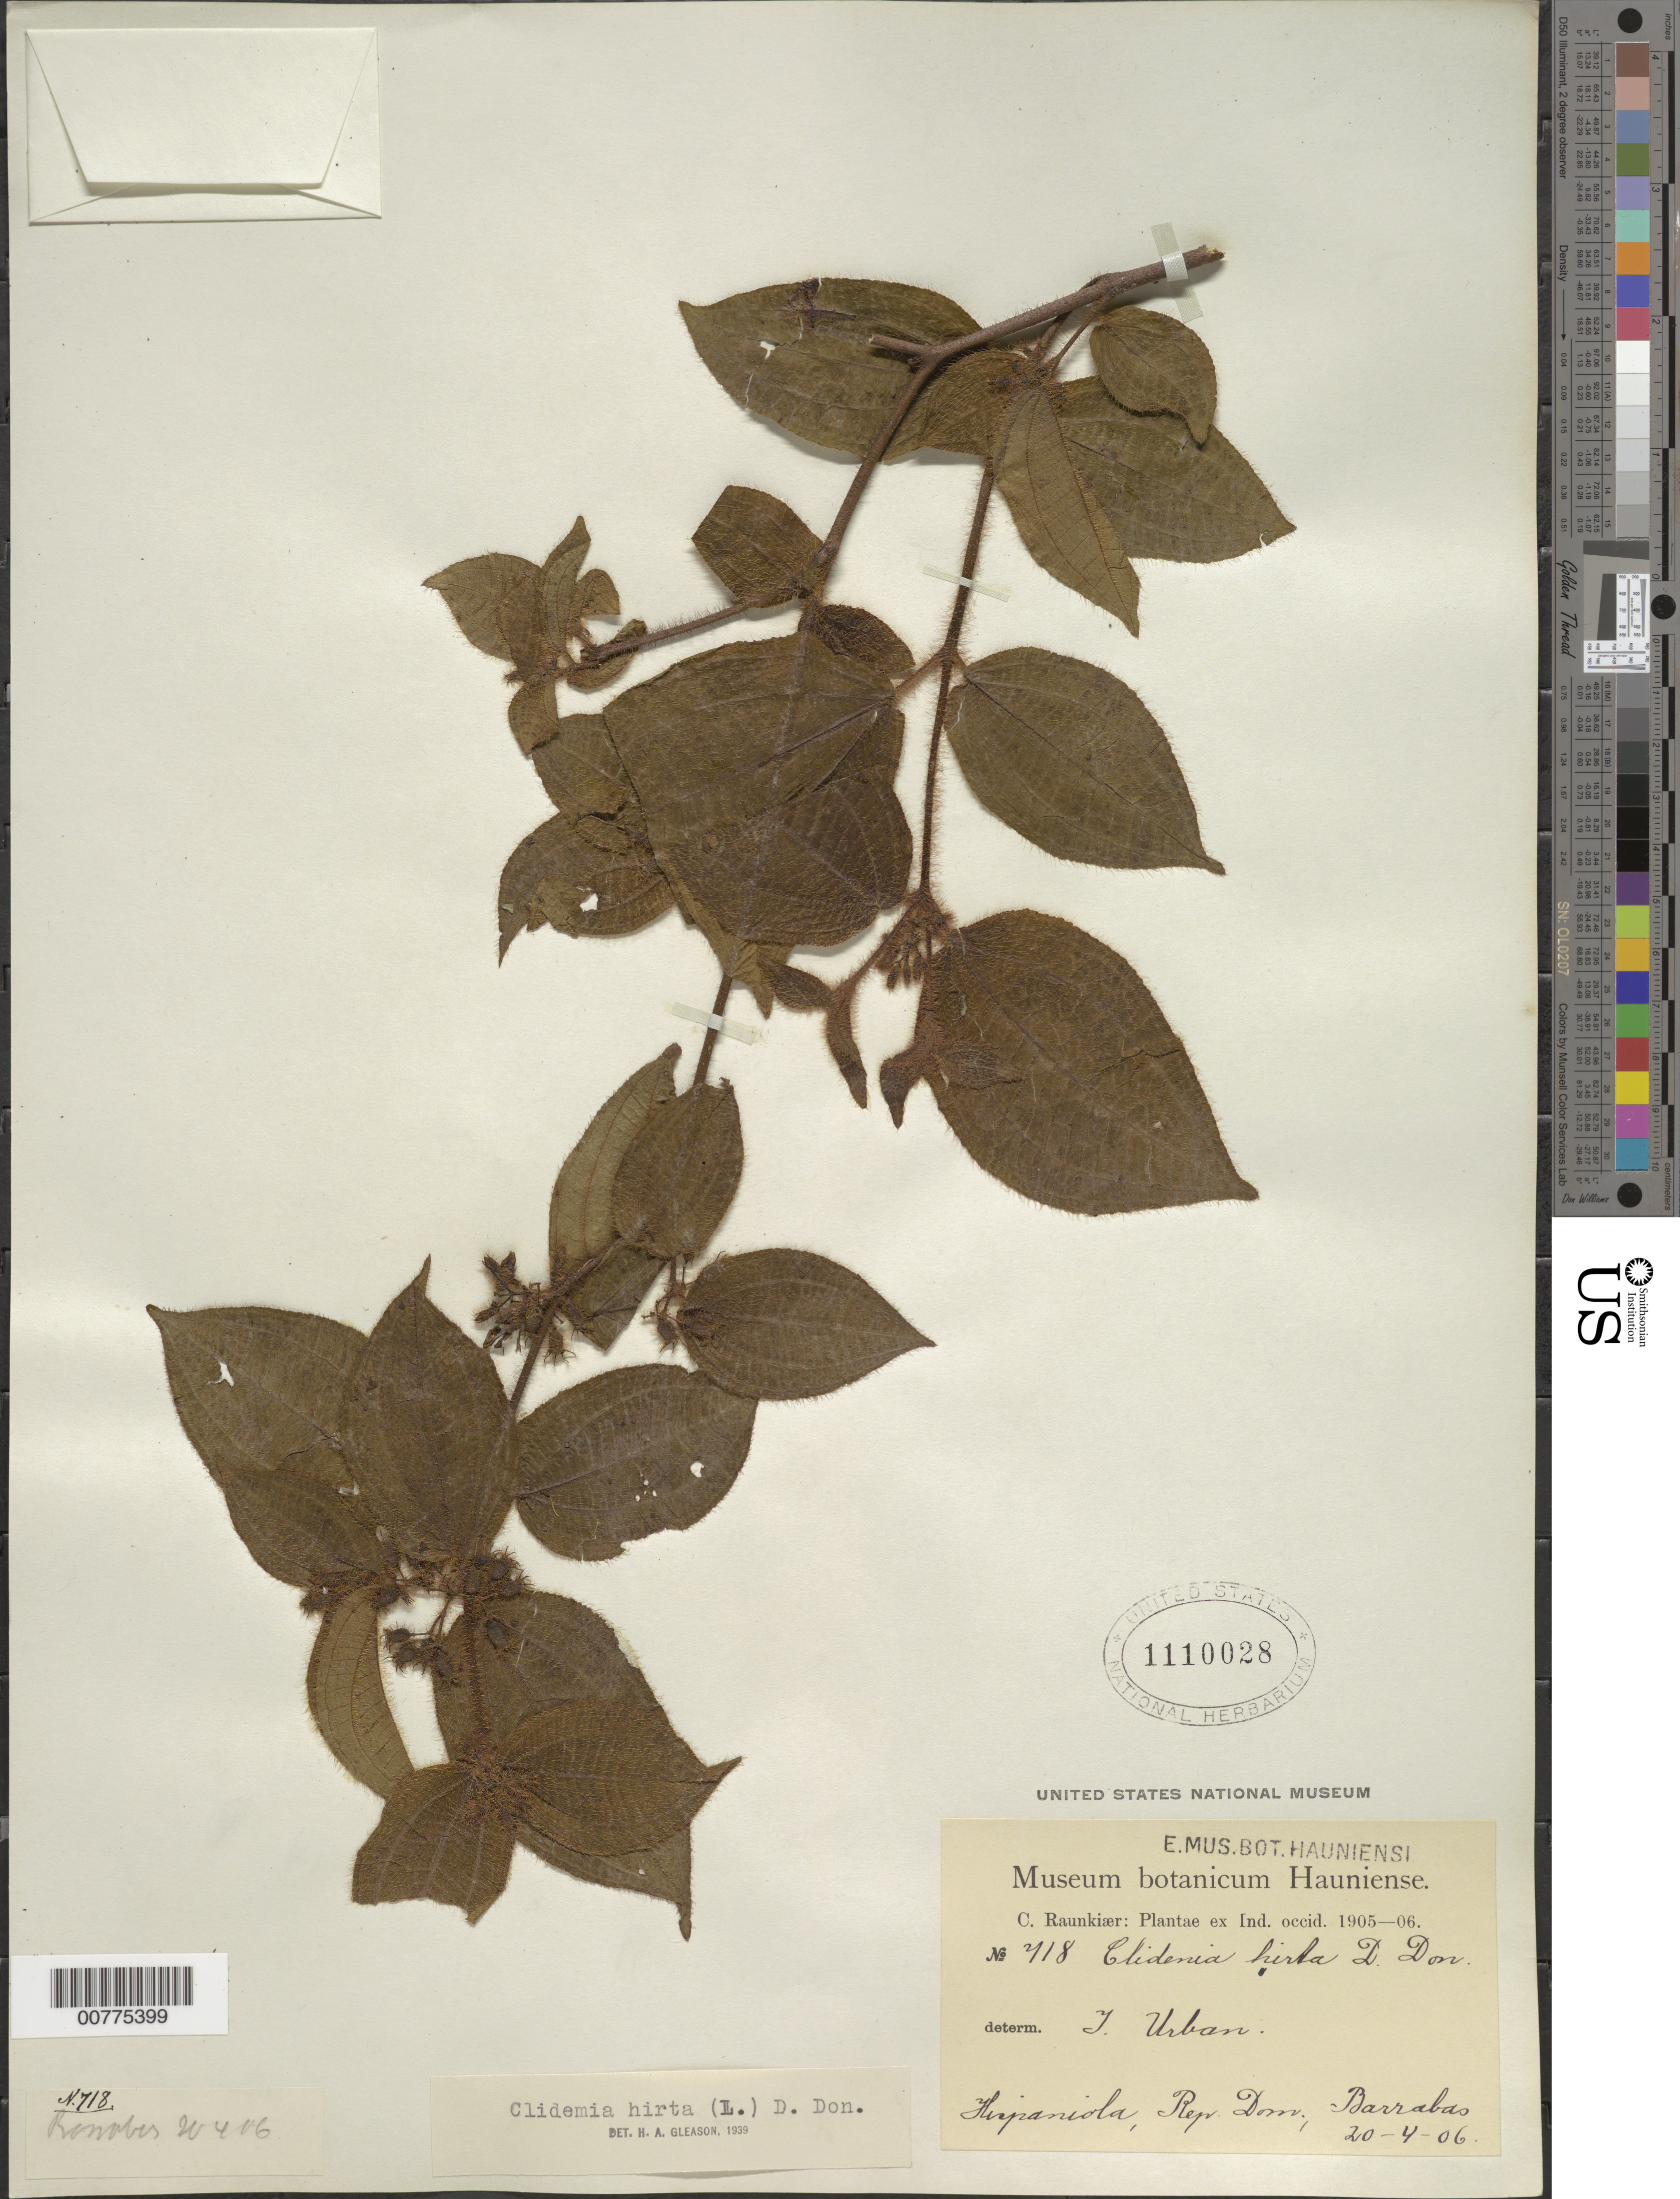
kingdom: Plantae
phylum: Tracheophyta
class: Magnoliopsida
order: Myrtales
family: Melastomataceae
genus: Clidemia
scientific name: Clidemia hirta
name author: (L.) D. Don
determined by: Gleason, H. A.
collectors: C. C. Raunkiaer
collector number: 718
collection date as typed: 20 Apr 1906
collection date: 1906-04-20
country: Dominican Republic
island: Hispaniola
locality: Barrabas.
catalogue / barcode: US 1110028